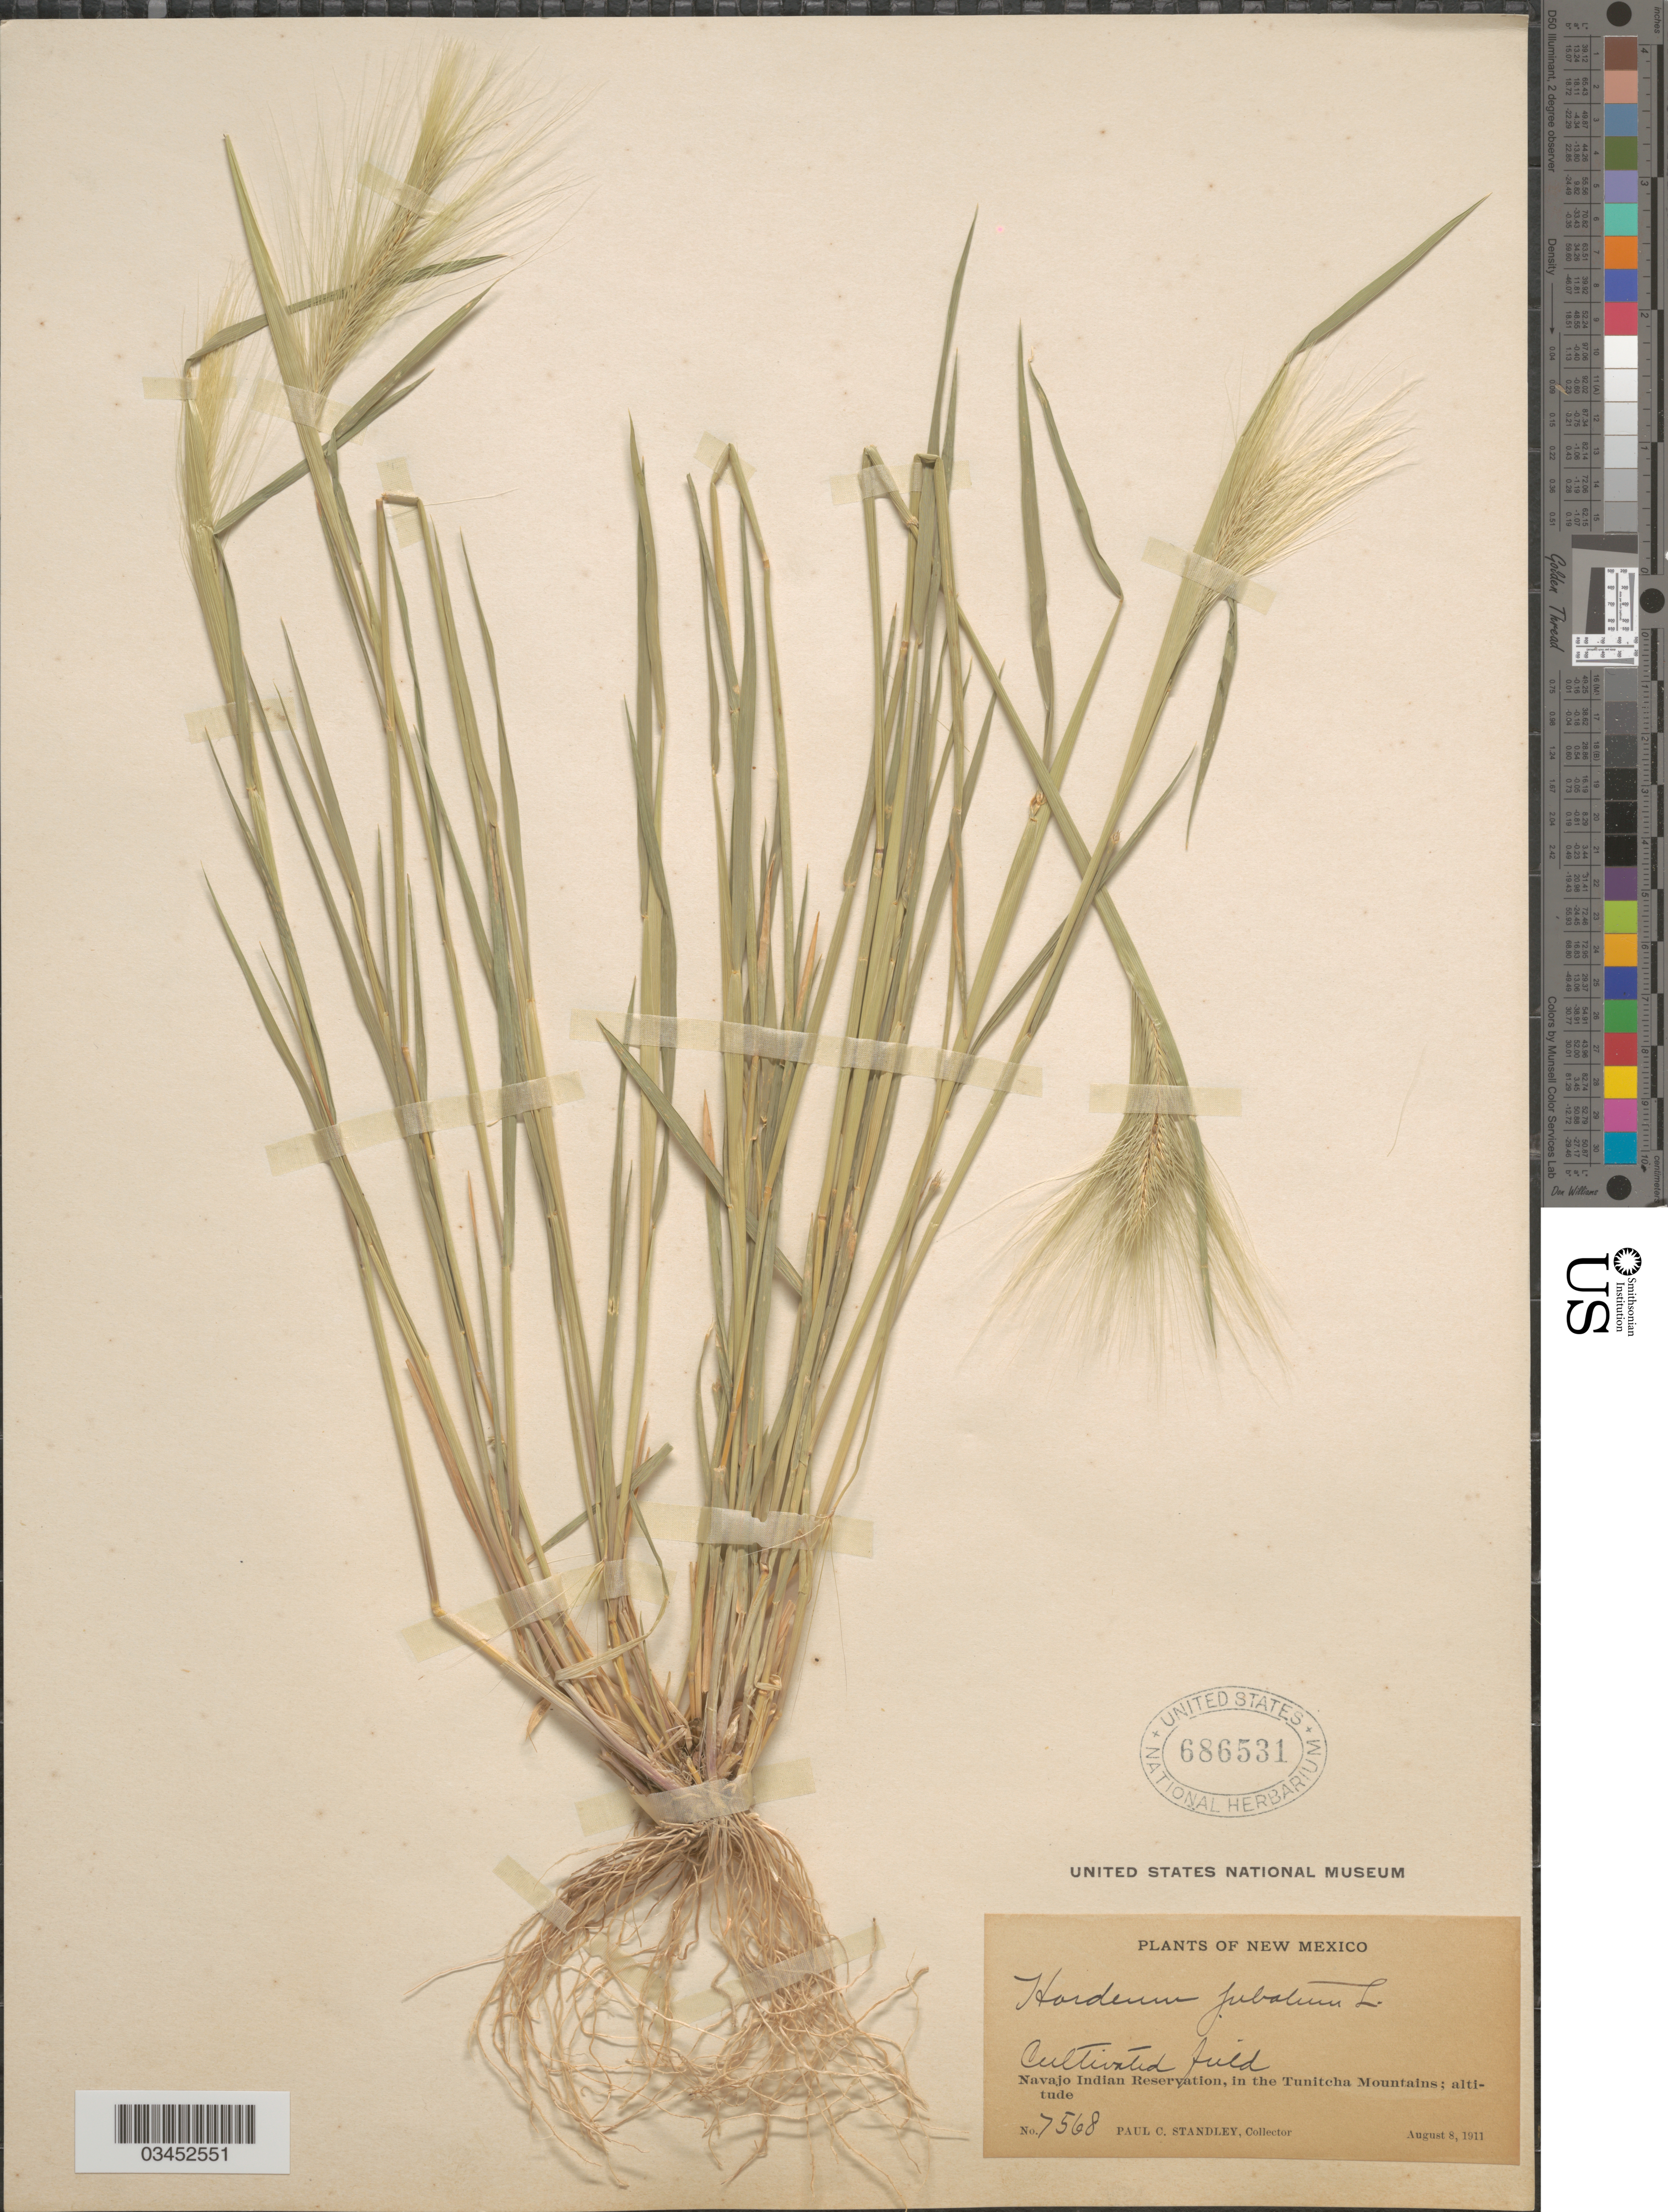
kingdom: Plantae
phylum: Tracheophyta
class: Liliopsida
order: Poales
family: Poaceae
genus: Hordeum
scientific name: Hordeum jubatum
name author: L.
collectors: P. C. Standley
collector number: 7568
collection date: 1911-08-08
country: United States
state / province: New Mexico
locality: Cultivated field. Navajo Indian Reservation, in the Tunitcha Mountains.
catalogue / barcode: US 686531